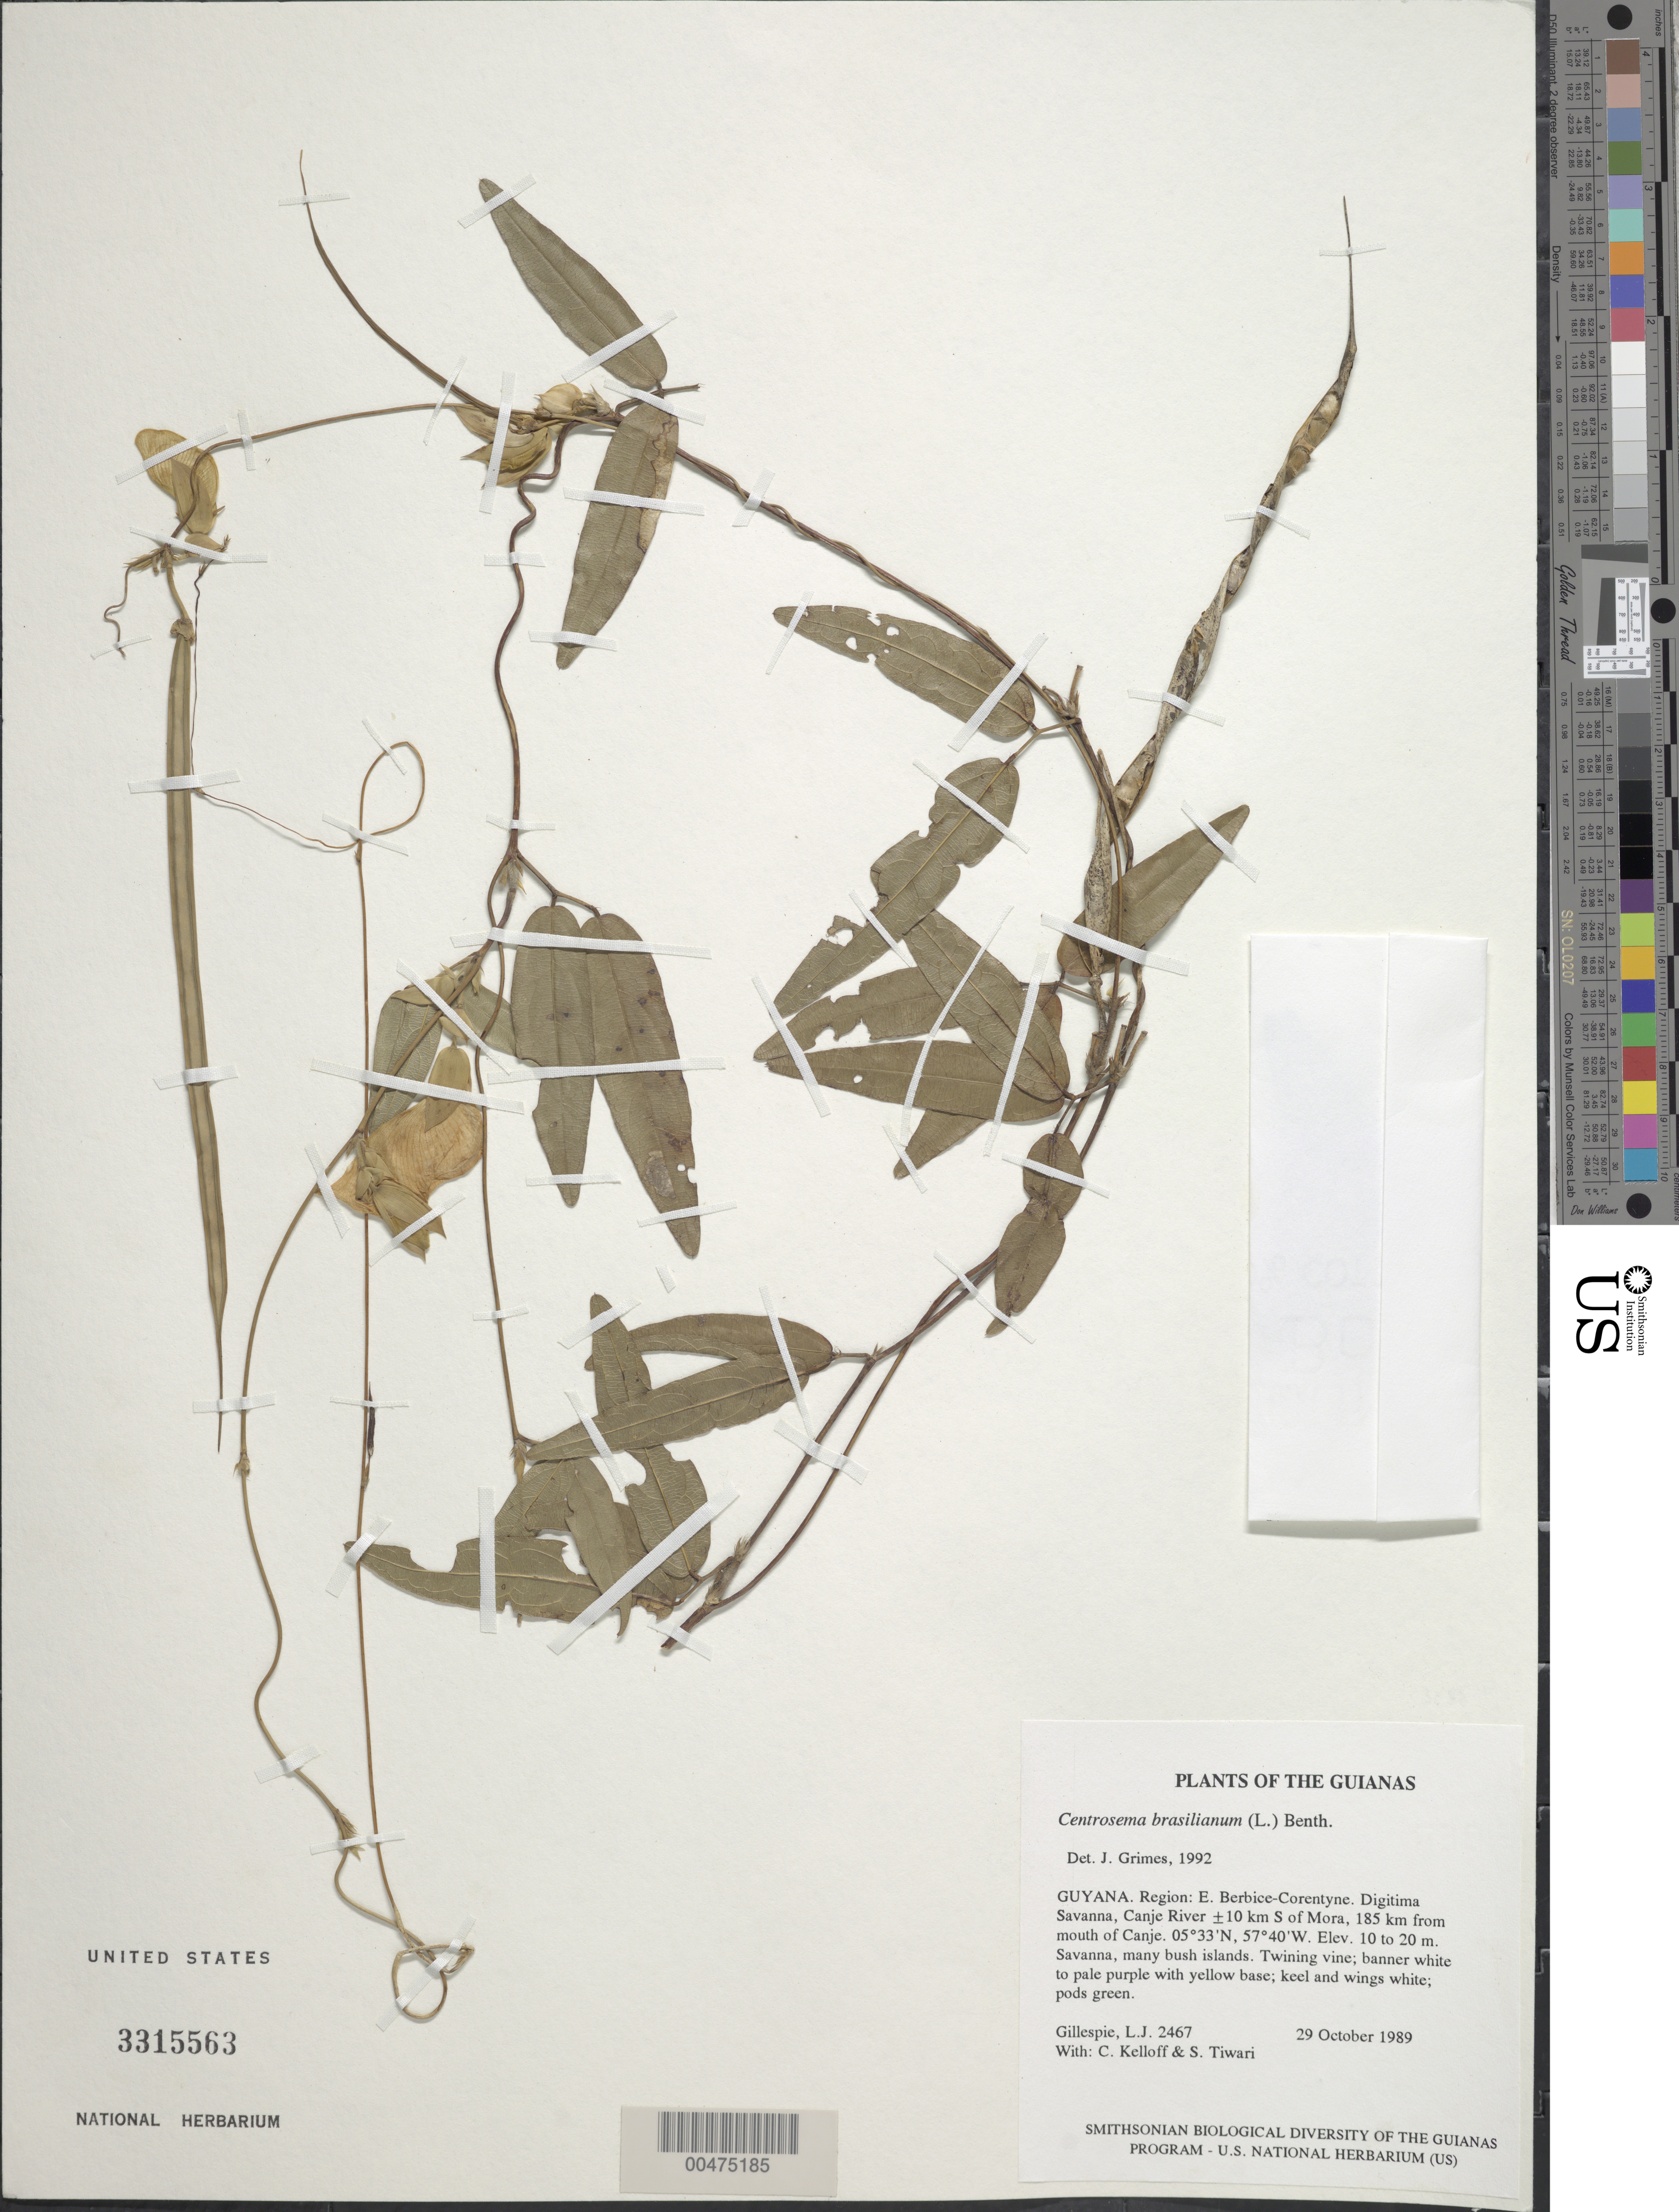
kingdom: Plantae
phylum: Tracheophyta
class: Magnoliopsida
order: Fabales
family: Fabaceae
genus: Centrosema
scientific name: Centrosema brasilianum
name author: (L.) Benth.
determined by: Grimes, J.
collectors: L. J. Gillespie, C. L. Kelloff & S. Tiwari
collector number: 2467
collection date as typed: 29 October 1989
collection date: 1989-10-29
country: Guyana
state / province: E. Berbice-Corentyne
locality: Digitima Savanna, Canje River ±20 km S of Mora, 185 km from mouth of Canje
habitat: Savanna, many bush islands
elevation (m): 10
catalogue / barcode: US 3315563